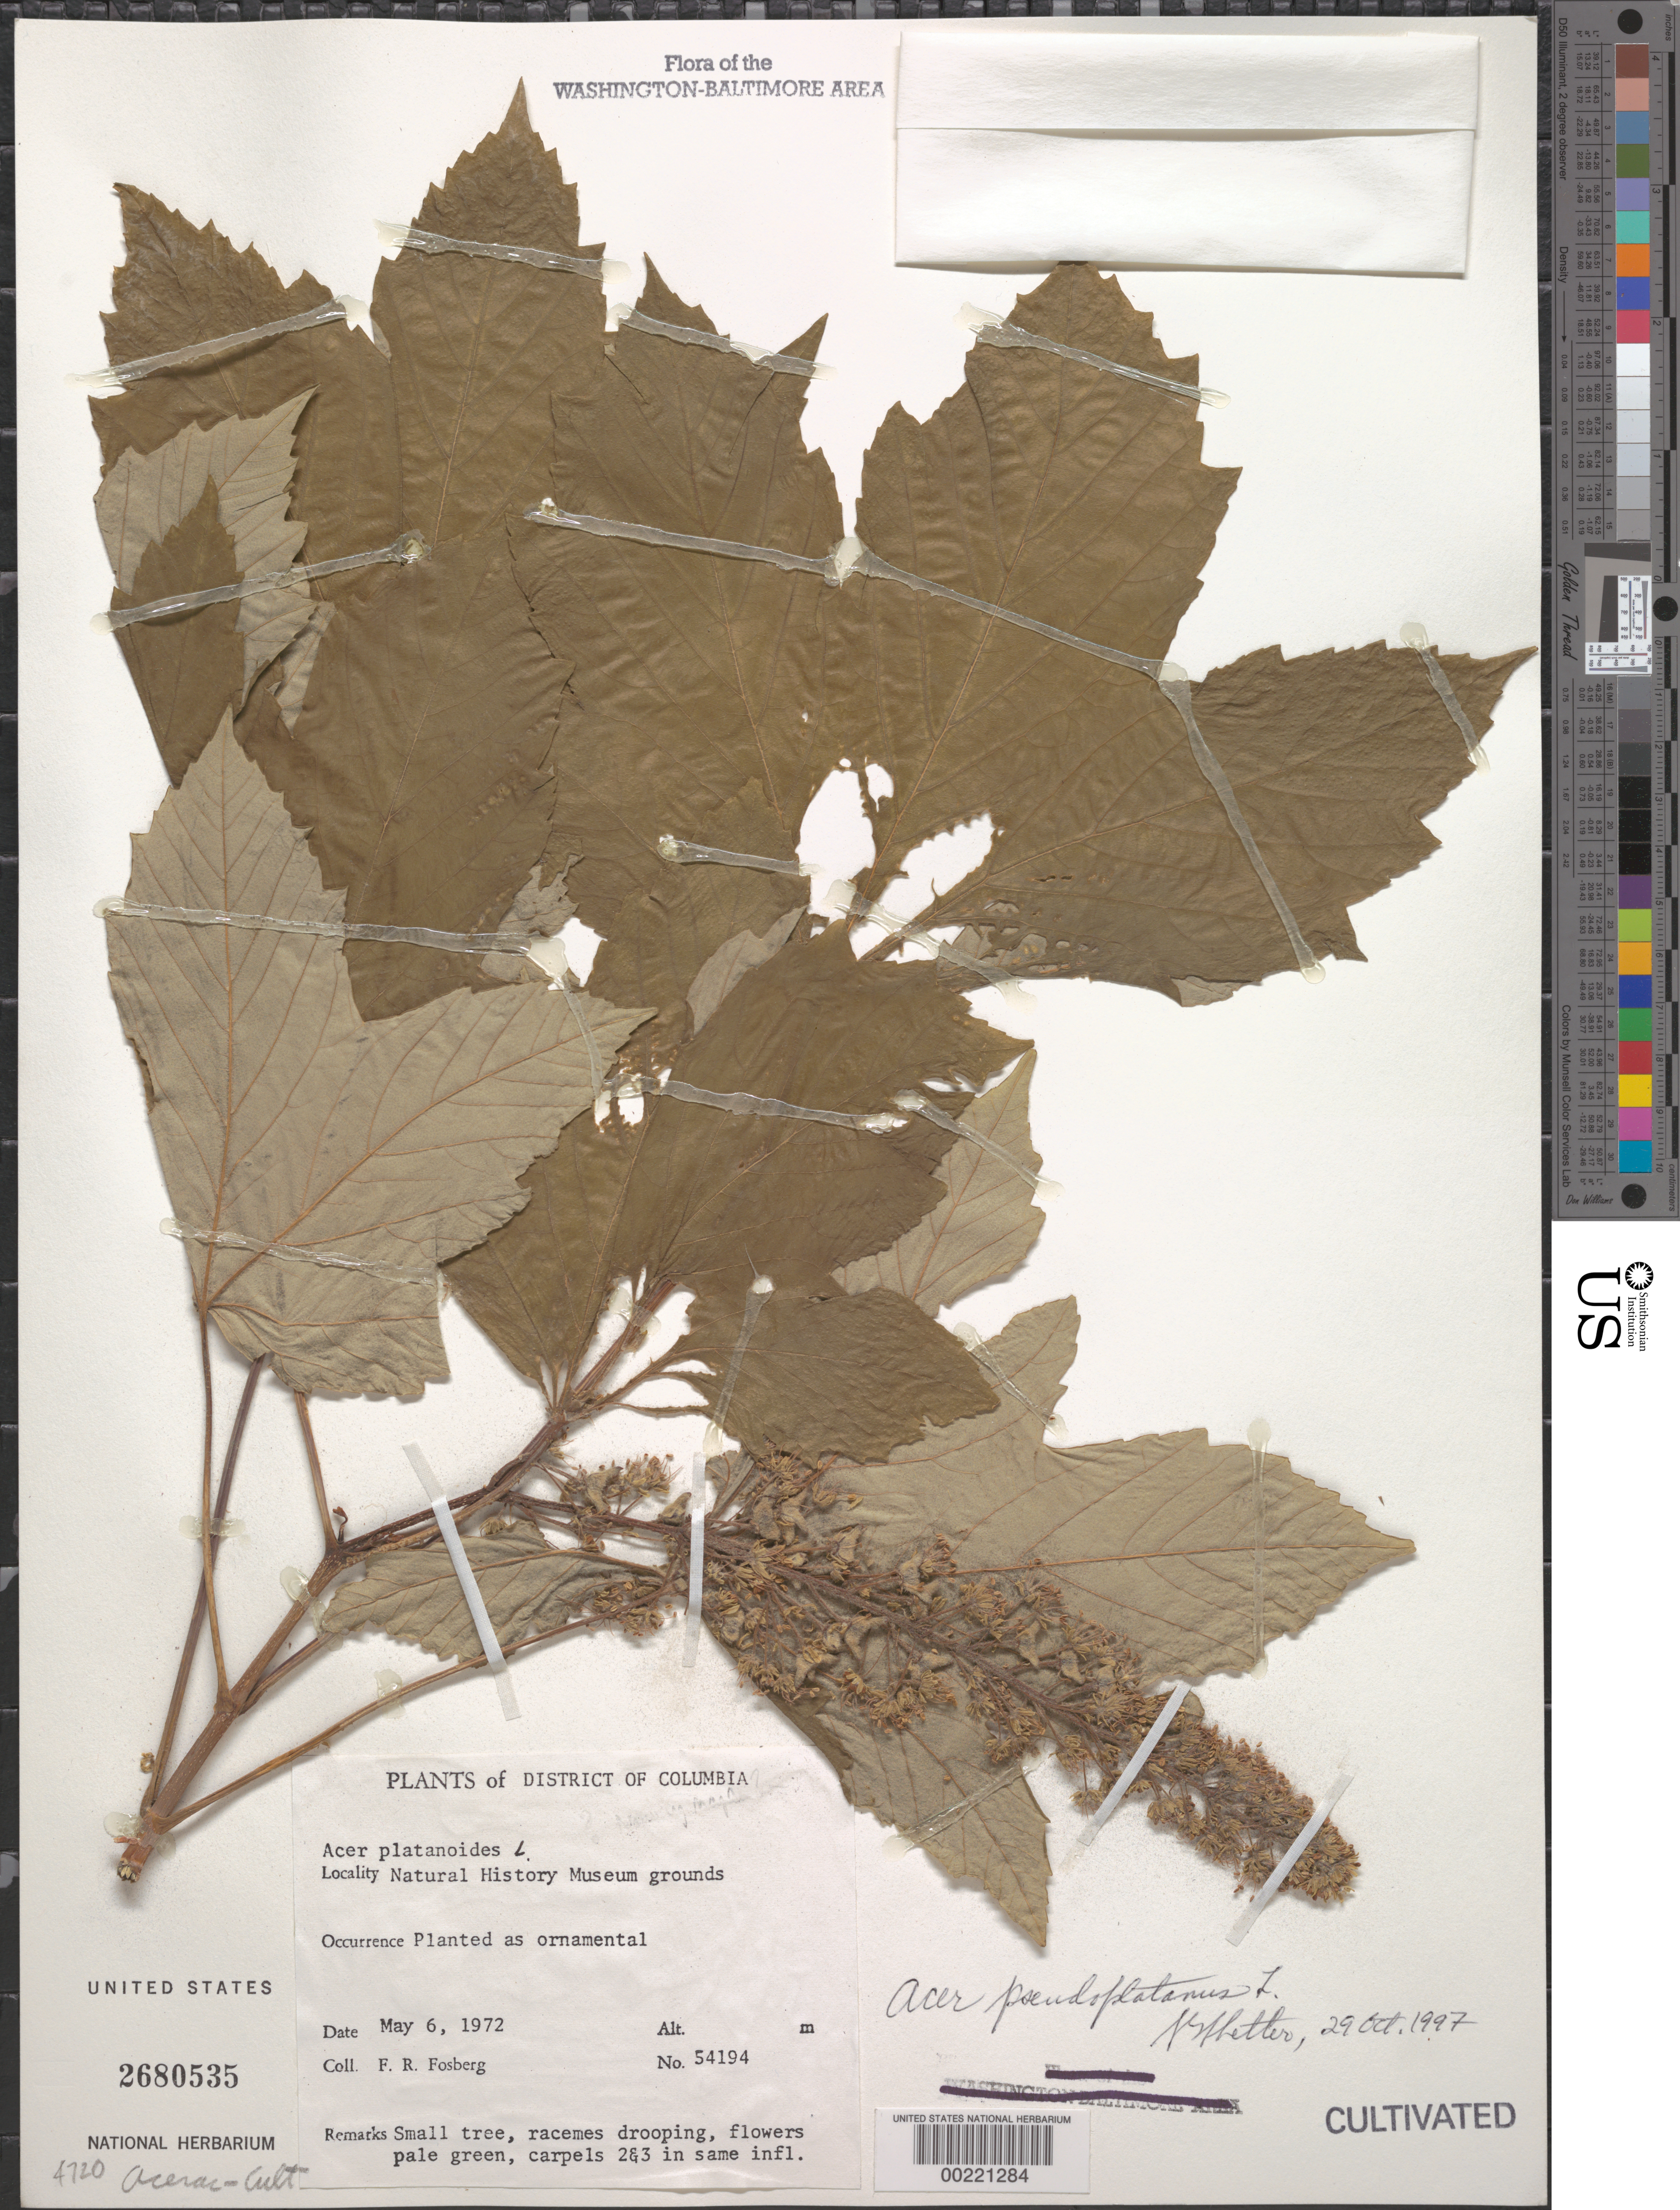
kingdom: Plantae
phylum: Tracheophyta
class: Magnoliopsida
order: Sapindales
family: Sapindaceae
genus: Acer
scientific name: Acer pseudoplatanus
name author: L.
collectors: F. R. Fosberg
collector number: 54194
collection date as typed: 06 May 1972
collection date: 1972-05-06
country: United States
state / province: District of Columbia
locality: Natural History grounds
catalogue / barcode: US 2680535